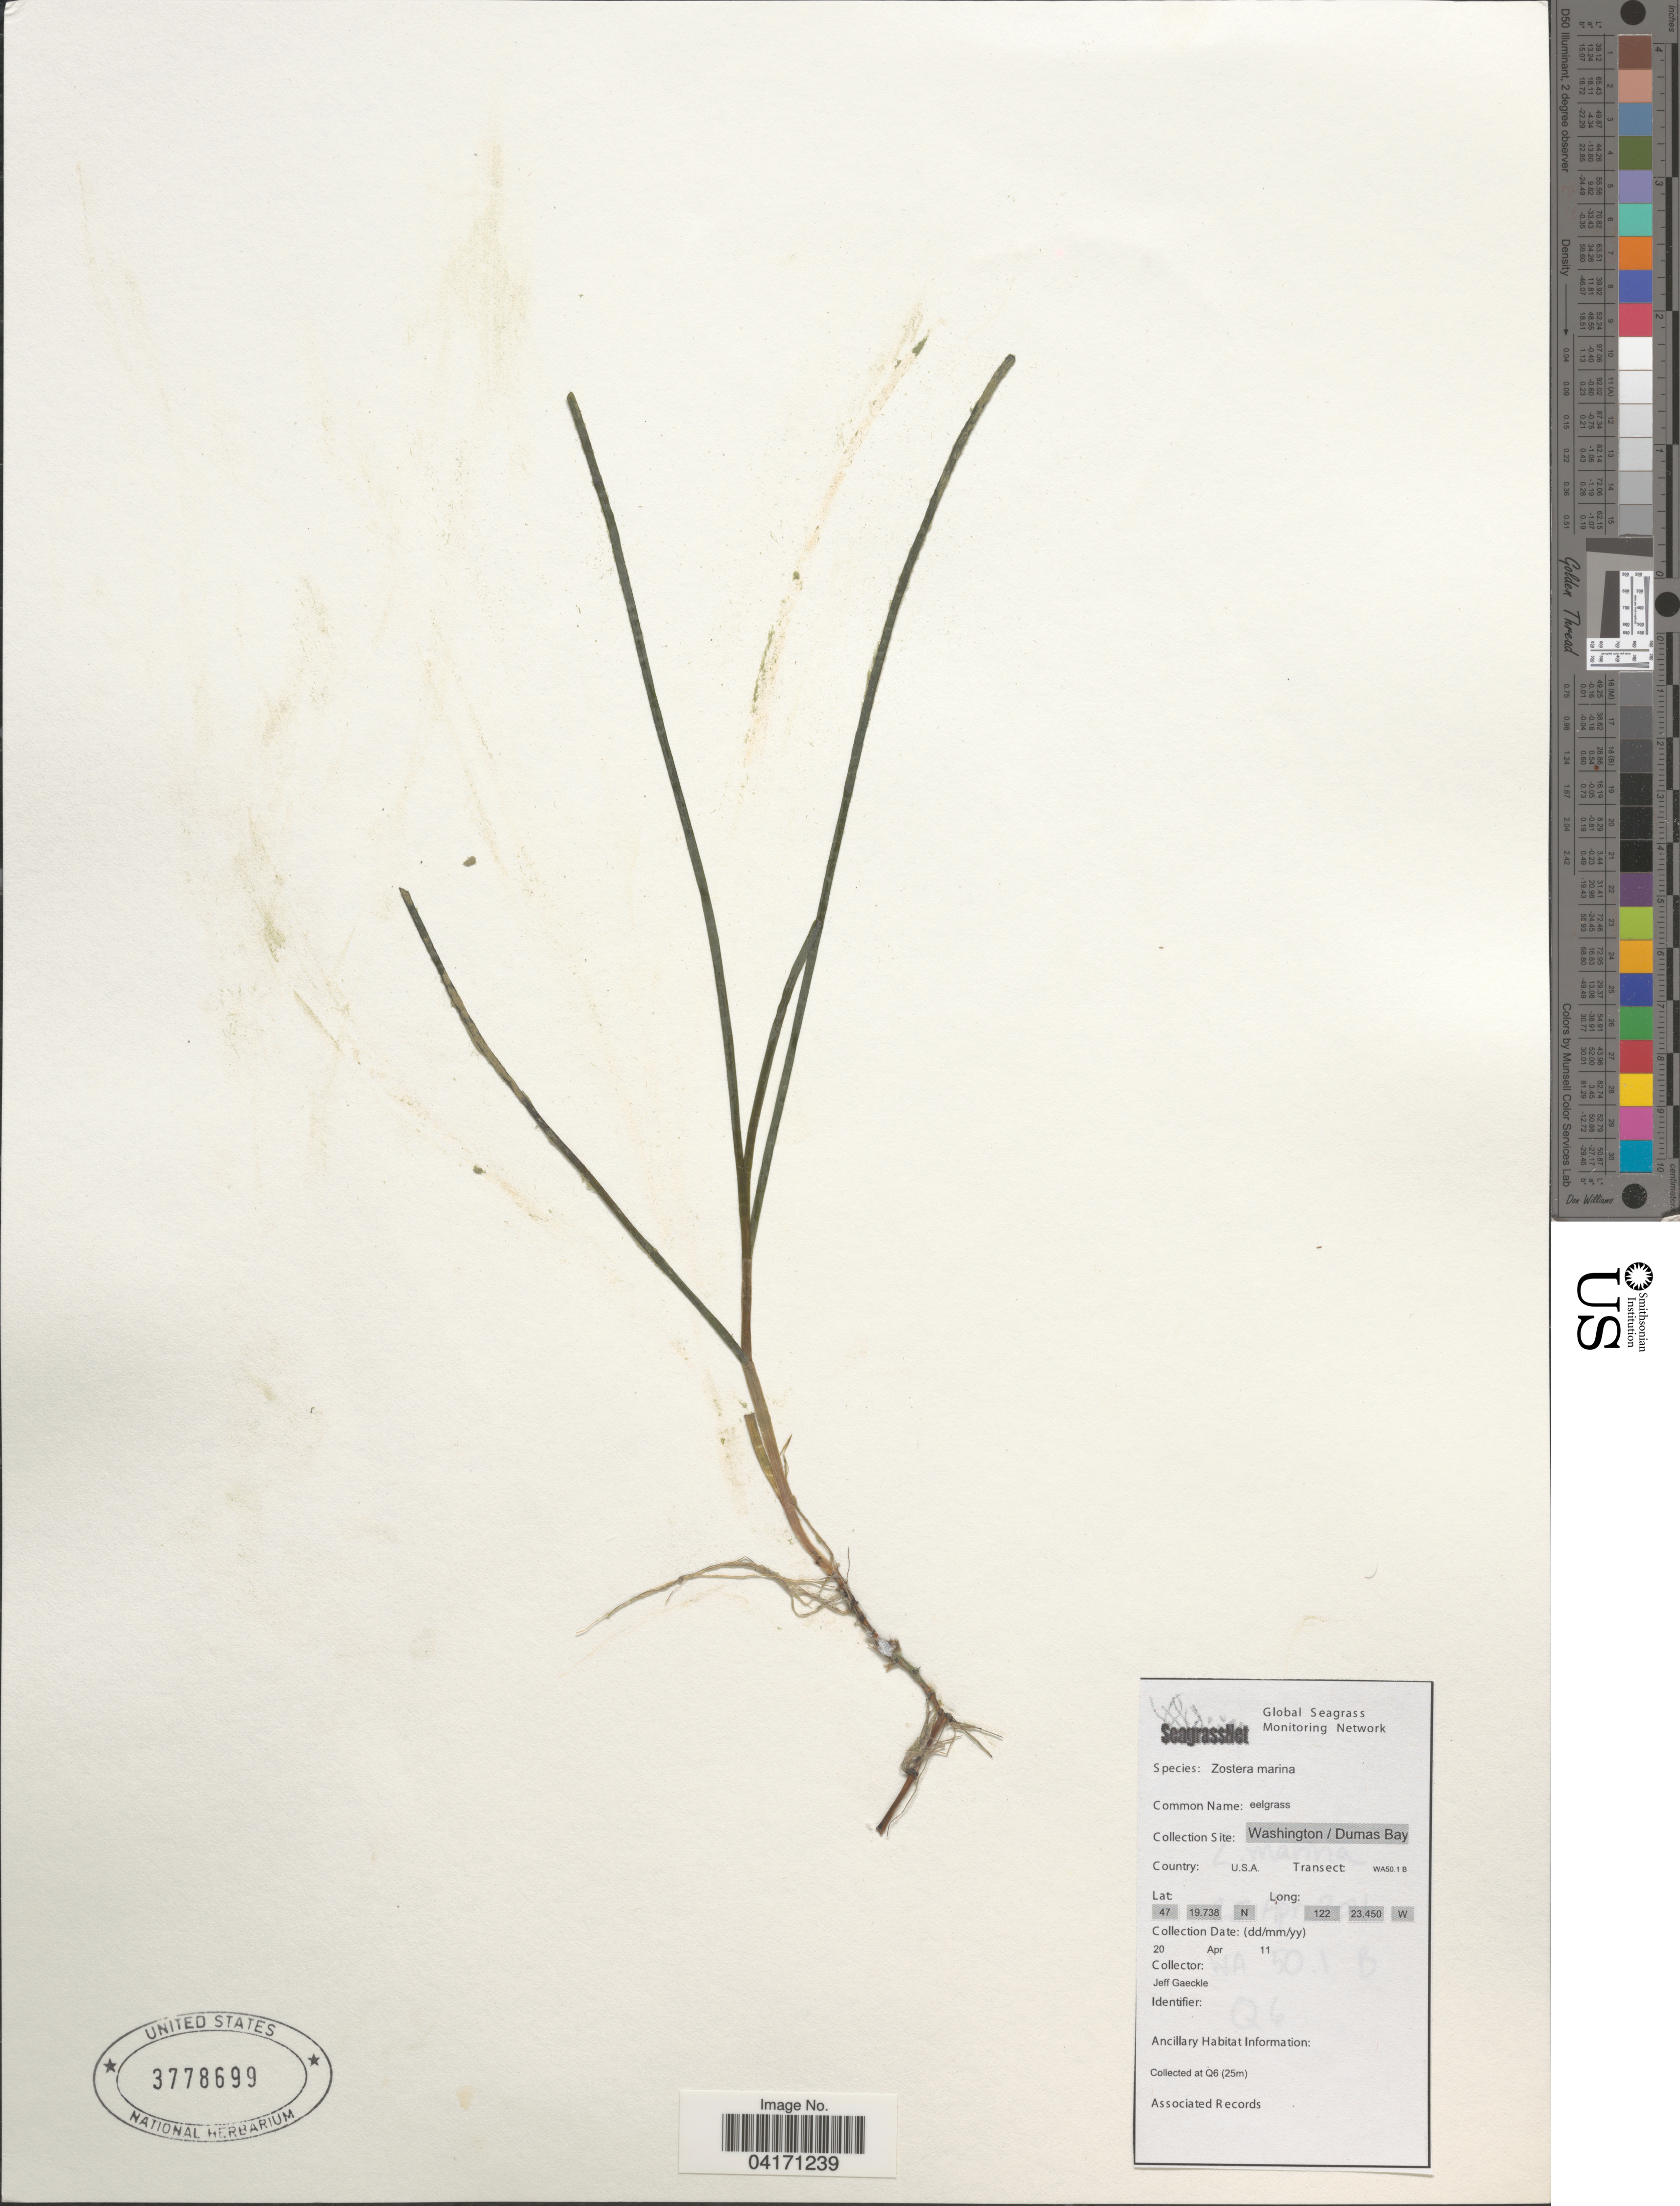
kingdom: Plantae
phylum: Tracheophyta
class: Liliopsida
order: Alismatales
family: Zosteraceae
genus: Zostera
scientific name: Zostera marina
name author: L.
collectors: J. Gaeckle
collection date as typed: Transcribed d/m/y: 20/4/11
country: United States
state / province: Washington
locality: Dumas Bay. Transect: WA50.1 B. Collected at Q6.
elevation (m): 25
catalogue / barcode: US 3778699